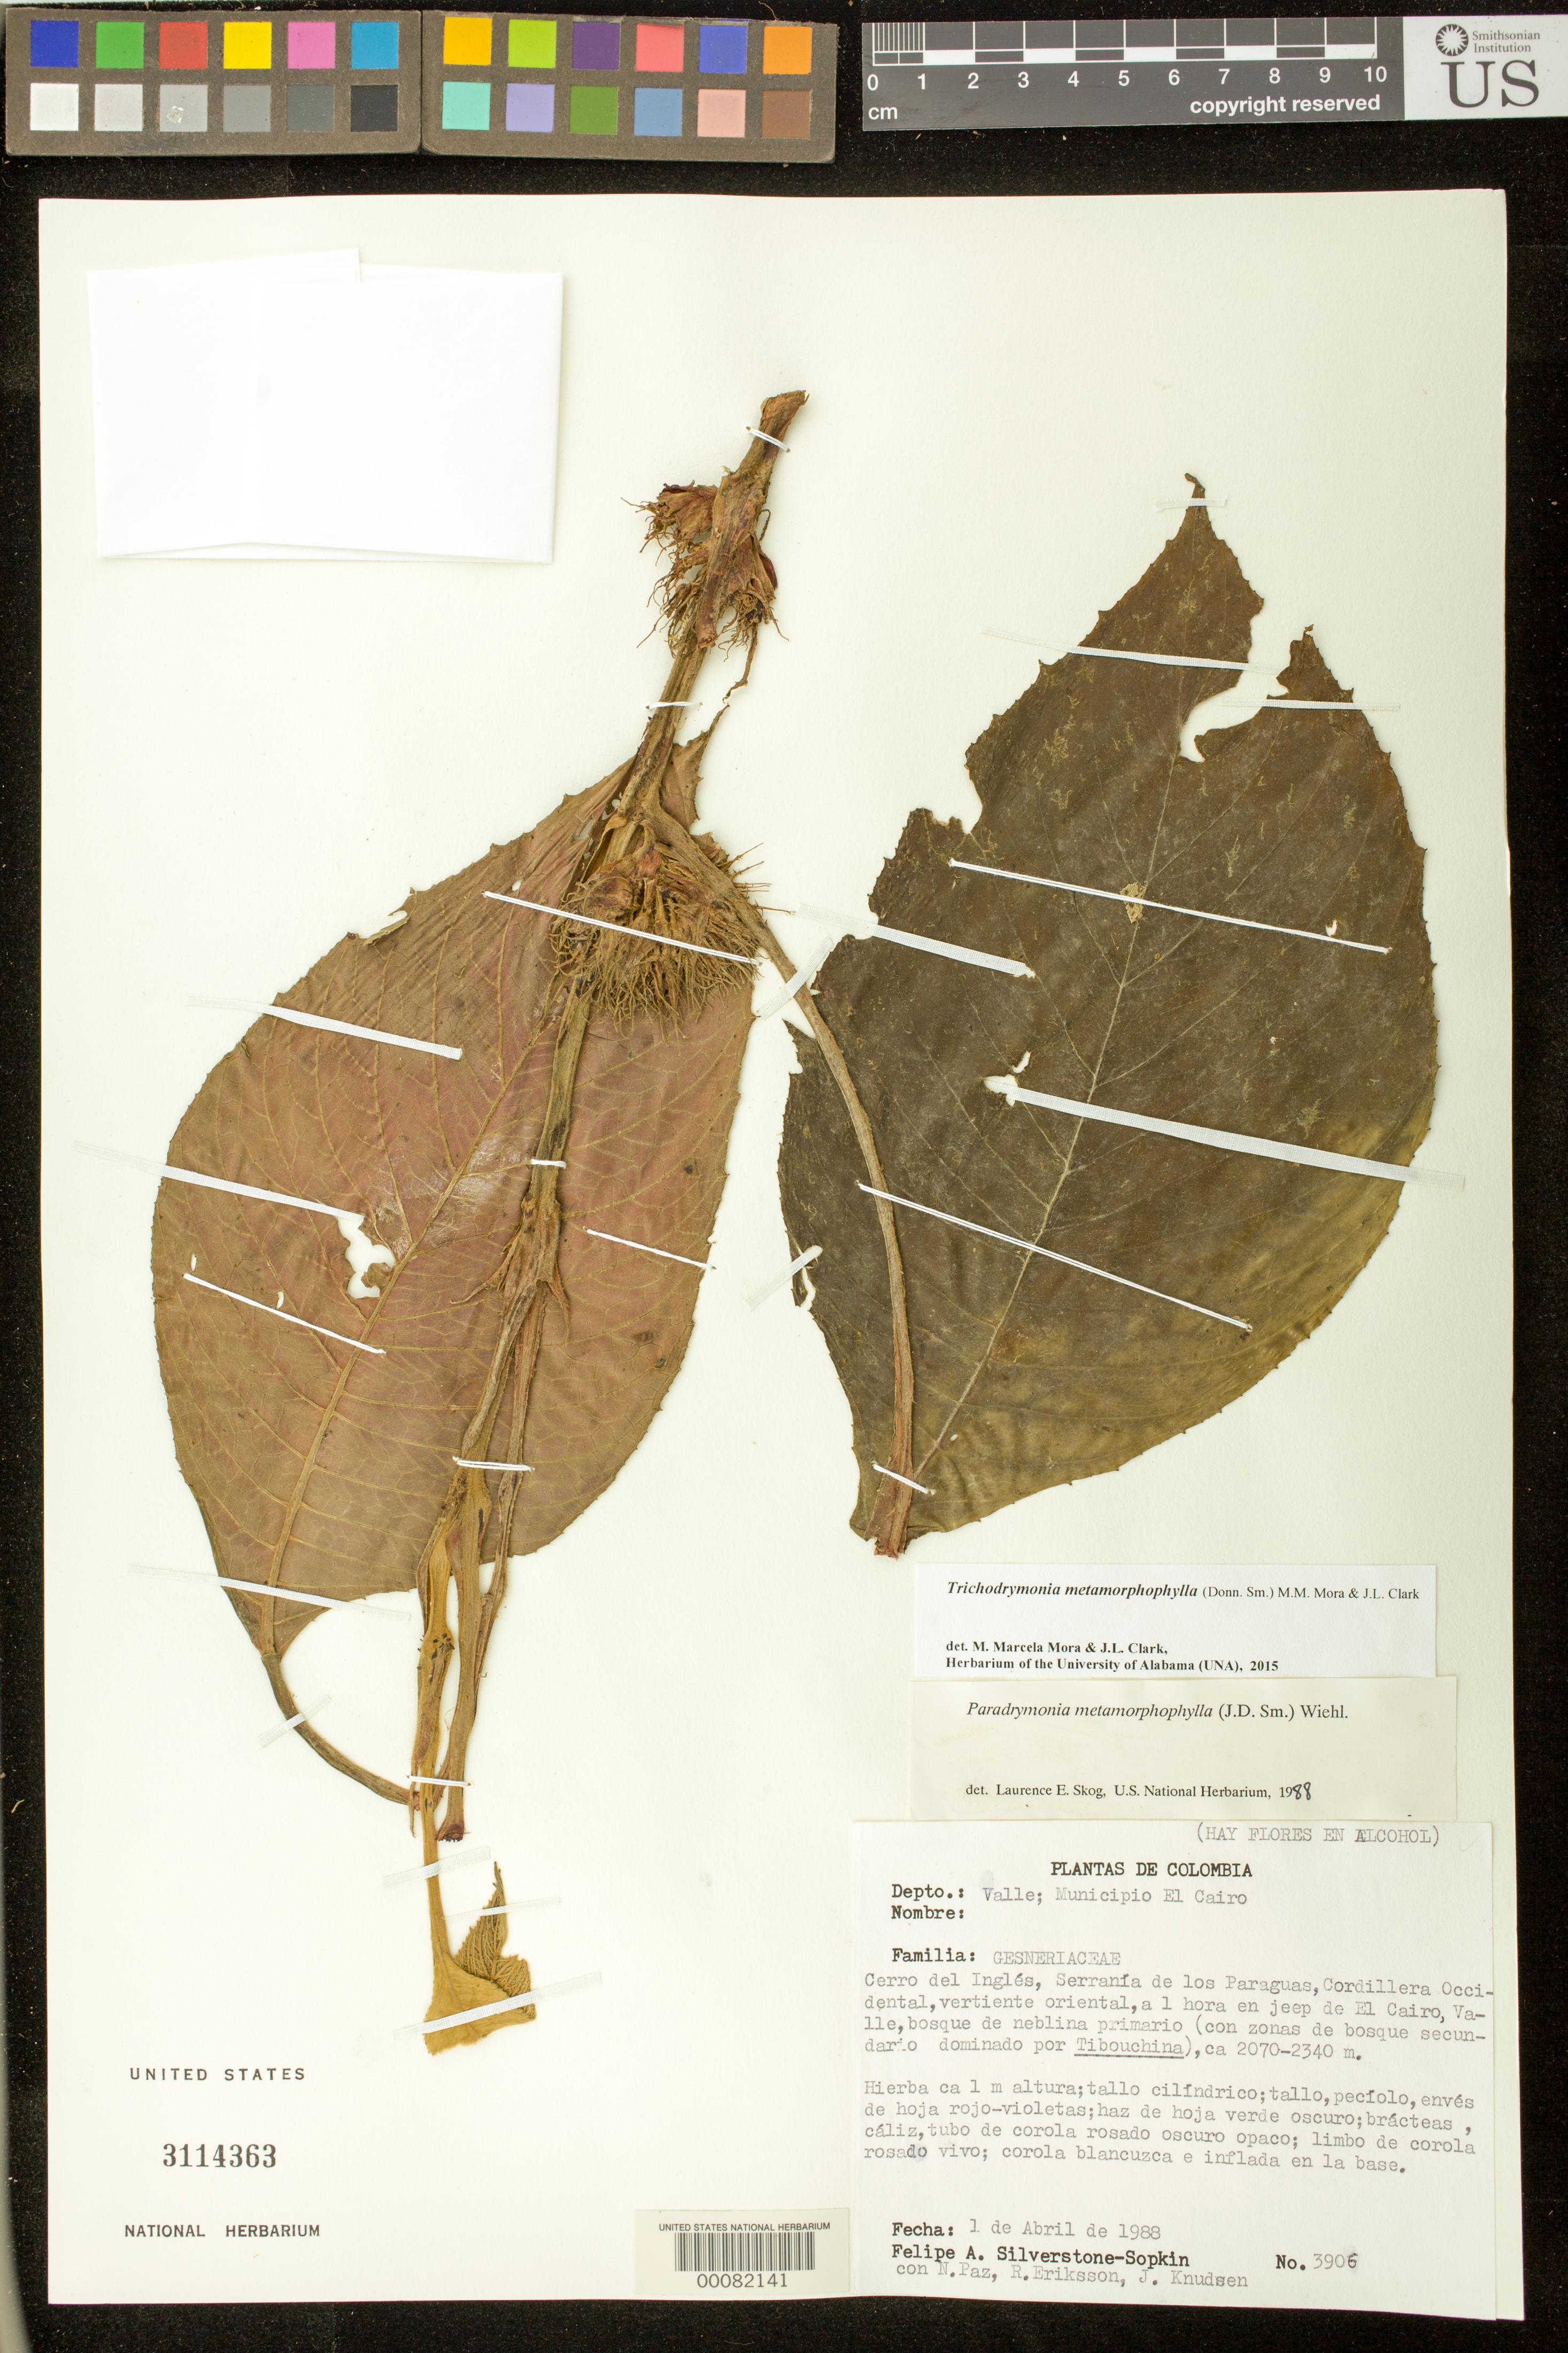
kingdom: Plantae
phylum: Tracheophyta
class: Magnoliopsida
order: Lamiales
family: Gesneriaceae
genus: Trichodrymonia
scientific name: Trichodrymonia metamorphophylla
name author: (Donn. Sm.) M.M. Mora & J.L. Clark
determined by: Mora, M. M.; Clark, J. L.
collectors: P. A. Silverstone-Sopkin & et al.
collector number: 3906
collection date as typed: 01 Apr 1988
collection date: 1988-04-01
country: Colombia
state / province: Valle del Cauca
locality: Municipality El Cairo, Serrania de los Paraguas, Cordillera Occidental, eastern slope, about 1 hr by jeep from El Cairo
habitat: Prim forest (with zones of sec forest dominated by Tibouchina)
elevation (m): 2070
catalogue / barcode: US 3114363